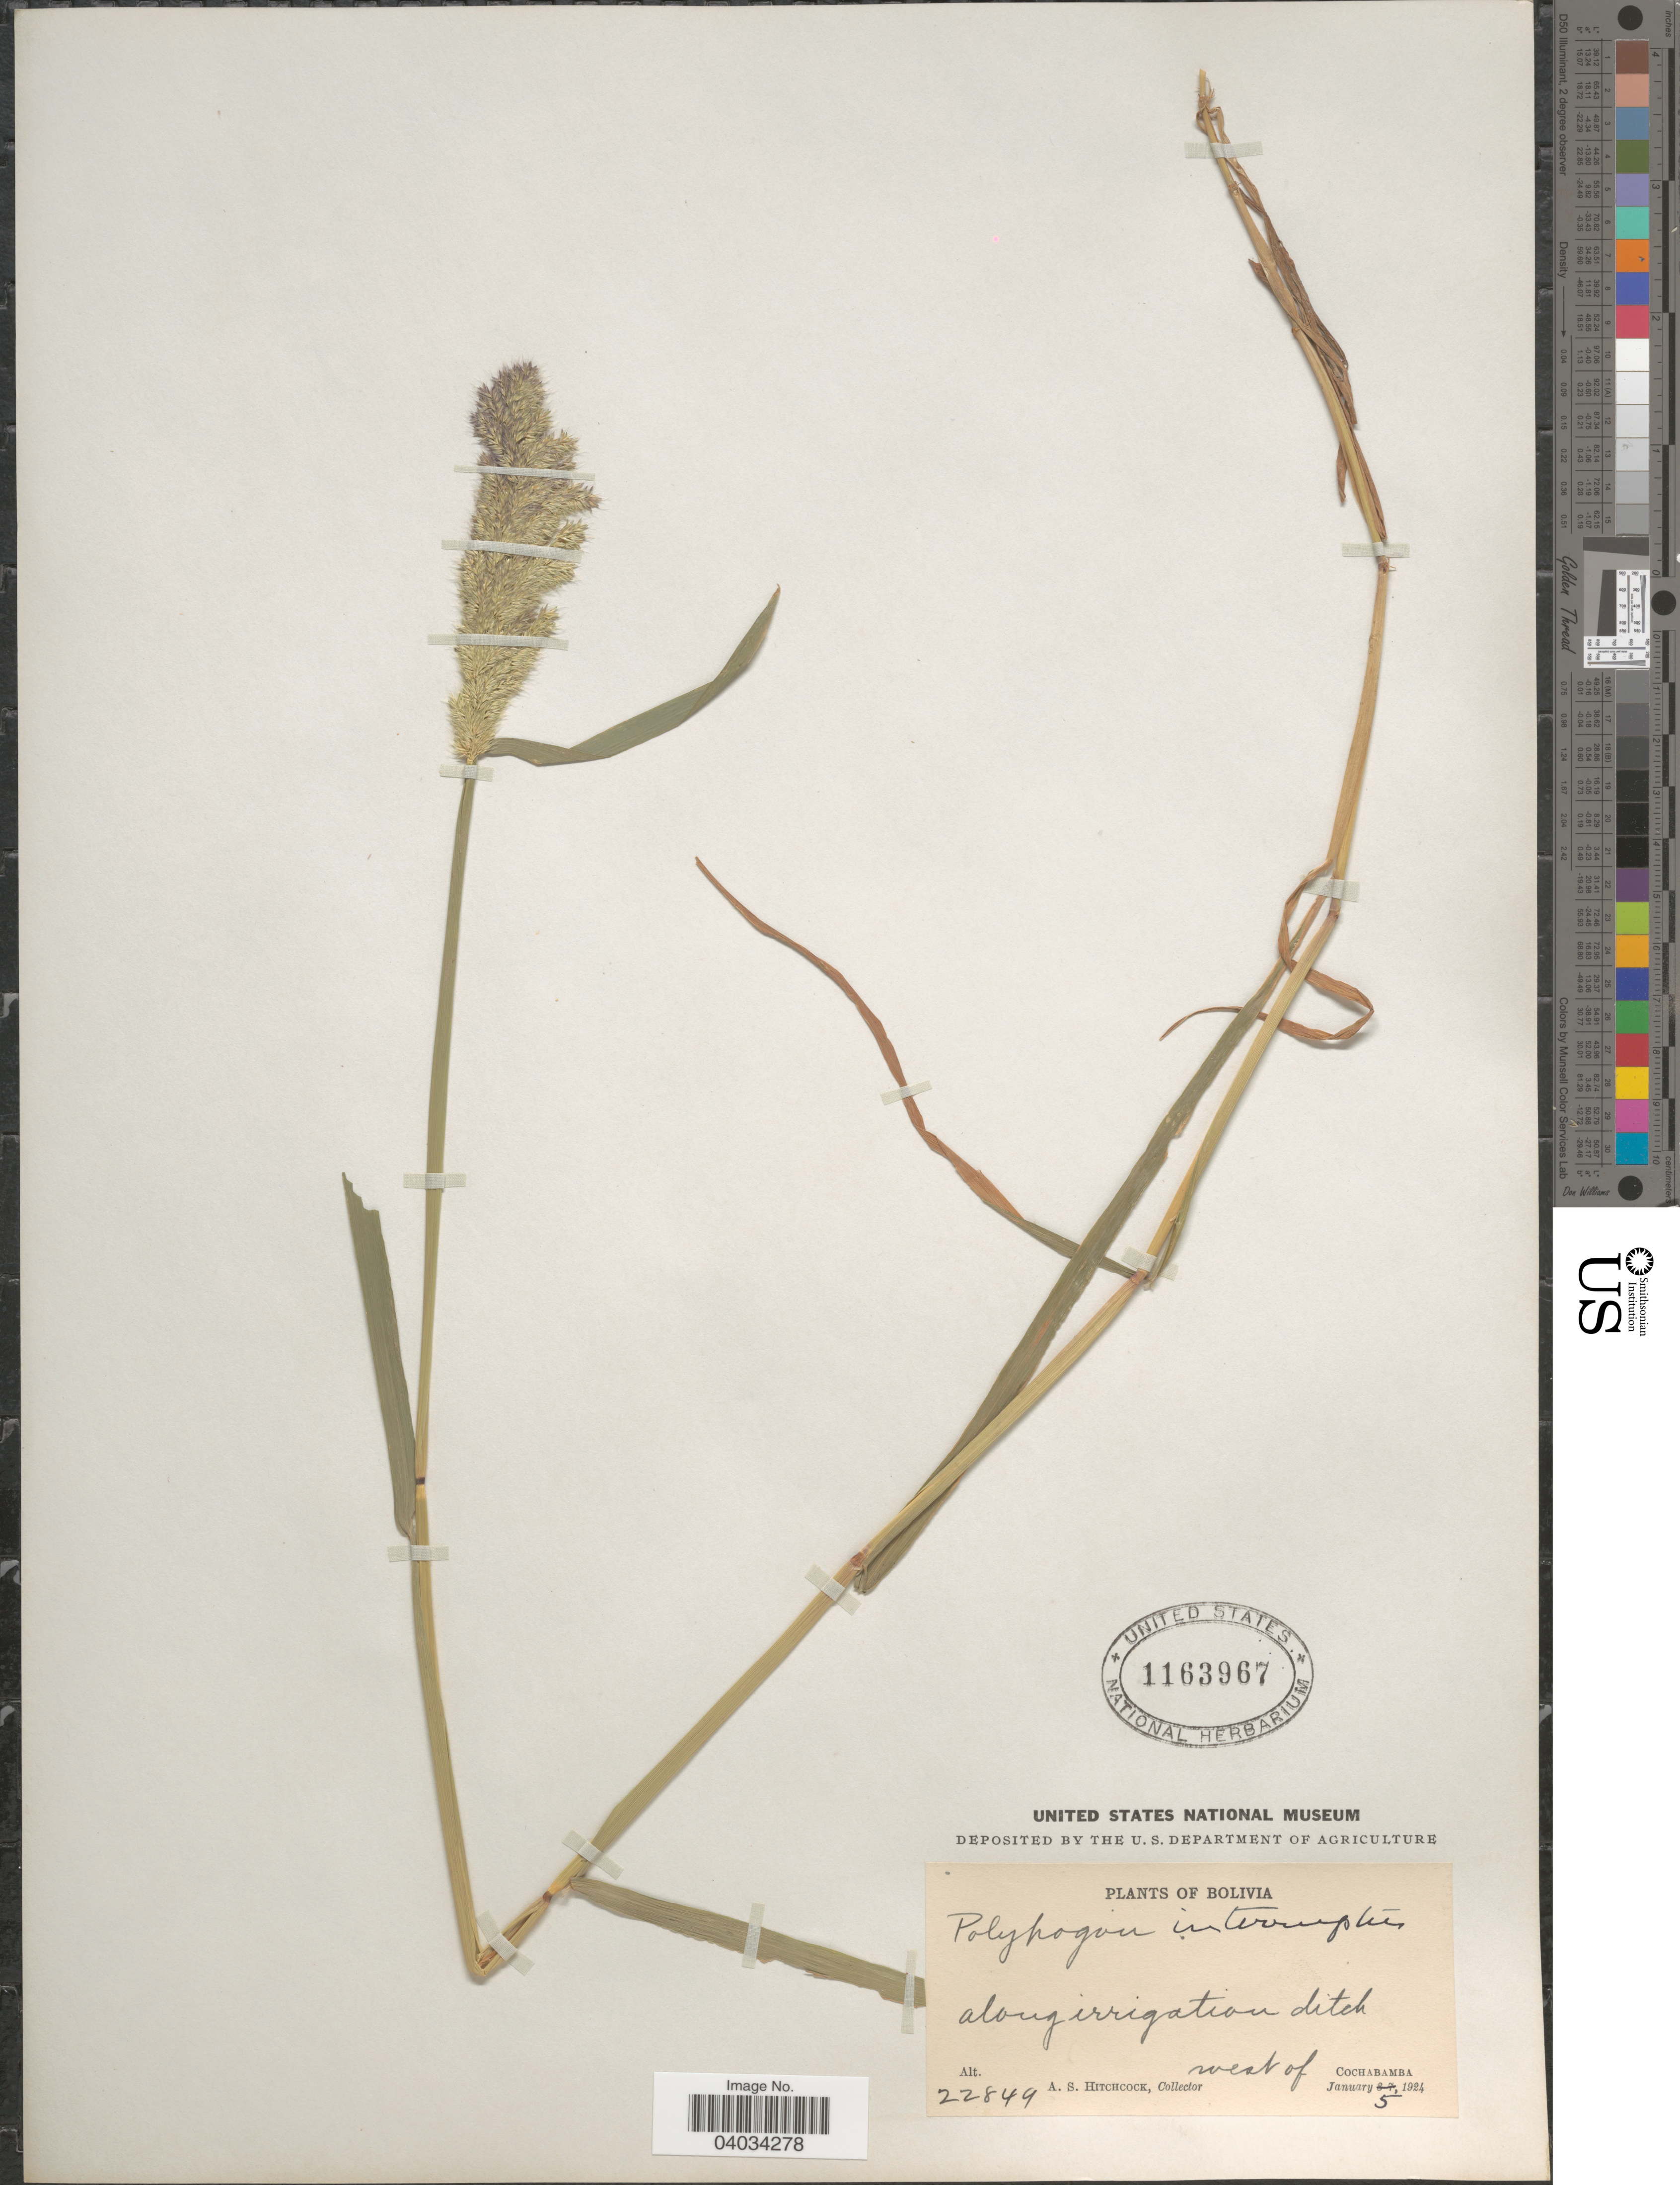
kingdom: Plantae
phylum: Tracheophyta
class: Liliopsida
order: Poales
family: Poaceae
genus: Polypogon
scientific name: Polypogon interruptus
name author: Kunth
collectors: A. S. Hitchcock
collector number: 22849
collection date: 1924-01-05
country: Bolivia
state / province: Cochabamba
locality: West of Cochabamba.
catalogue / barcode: US 1163967